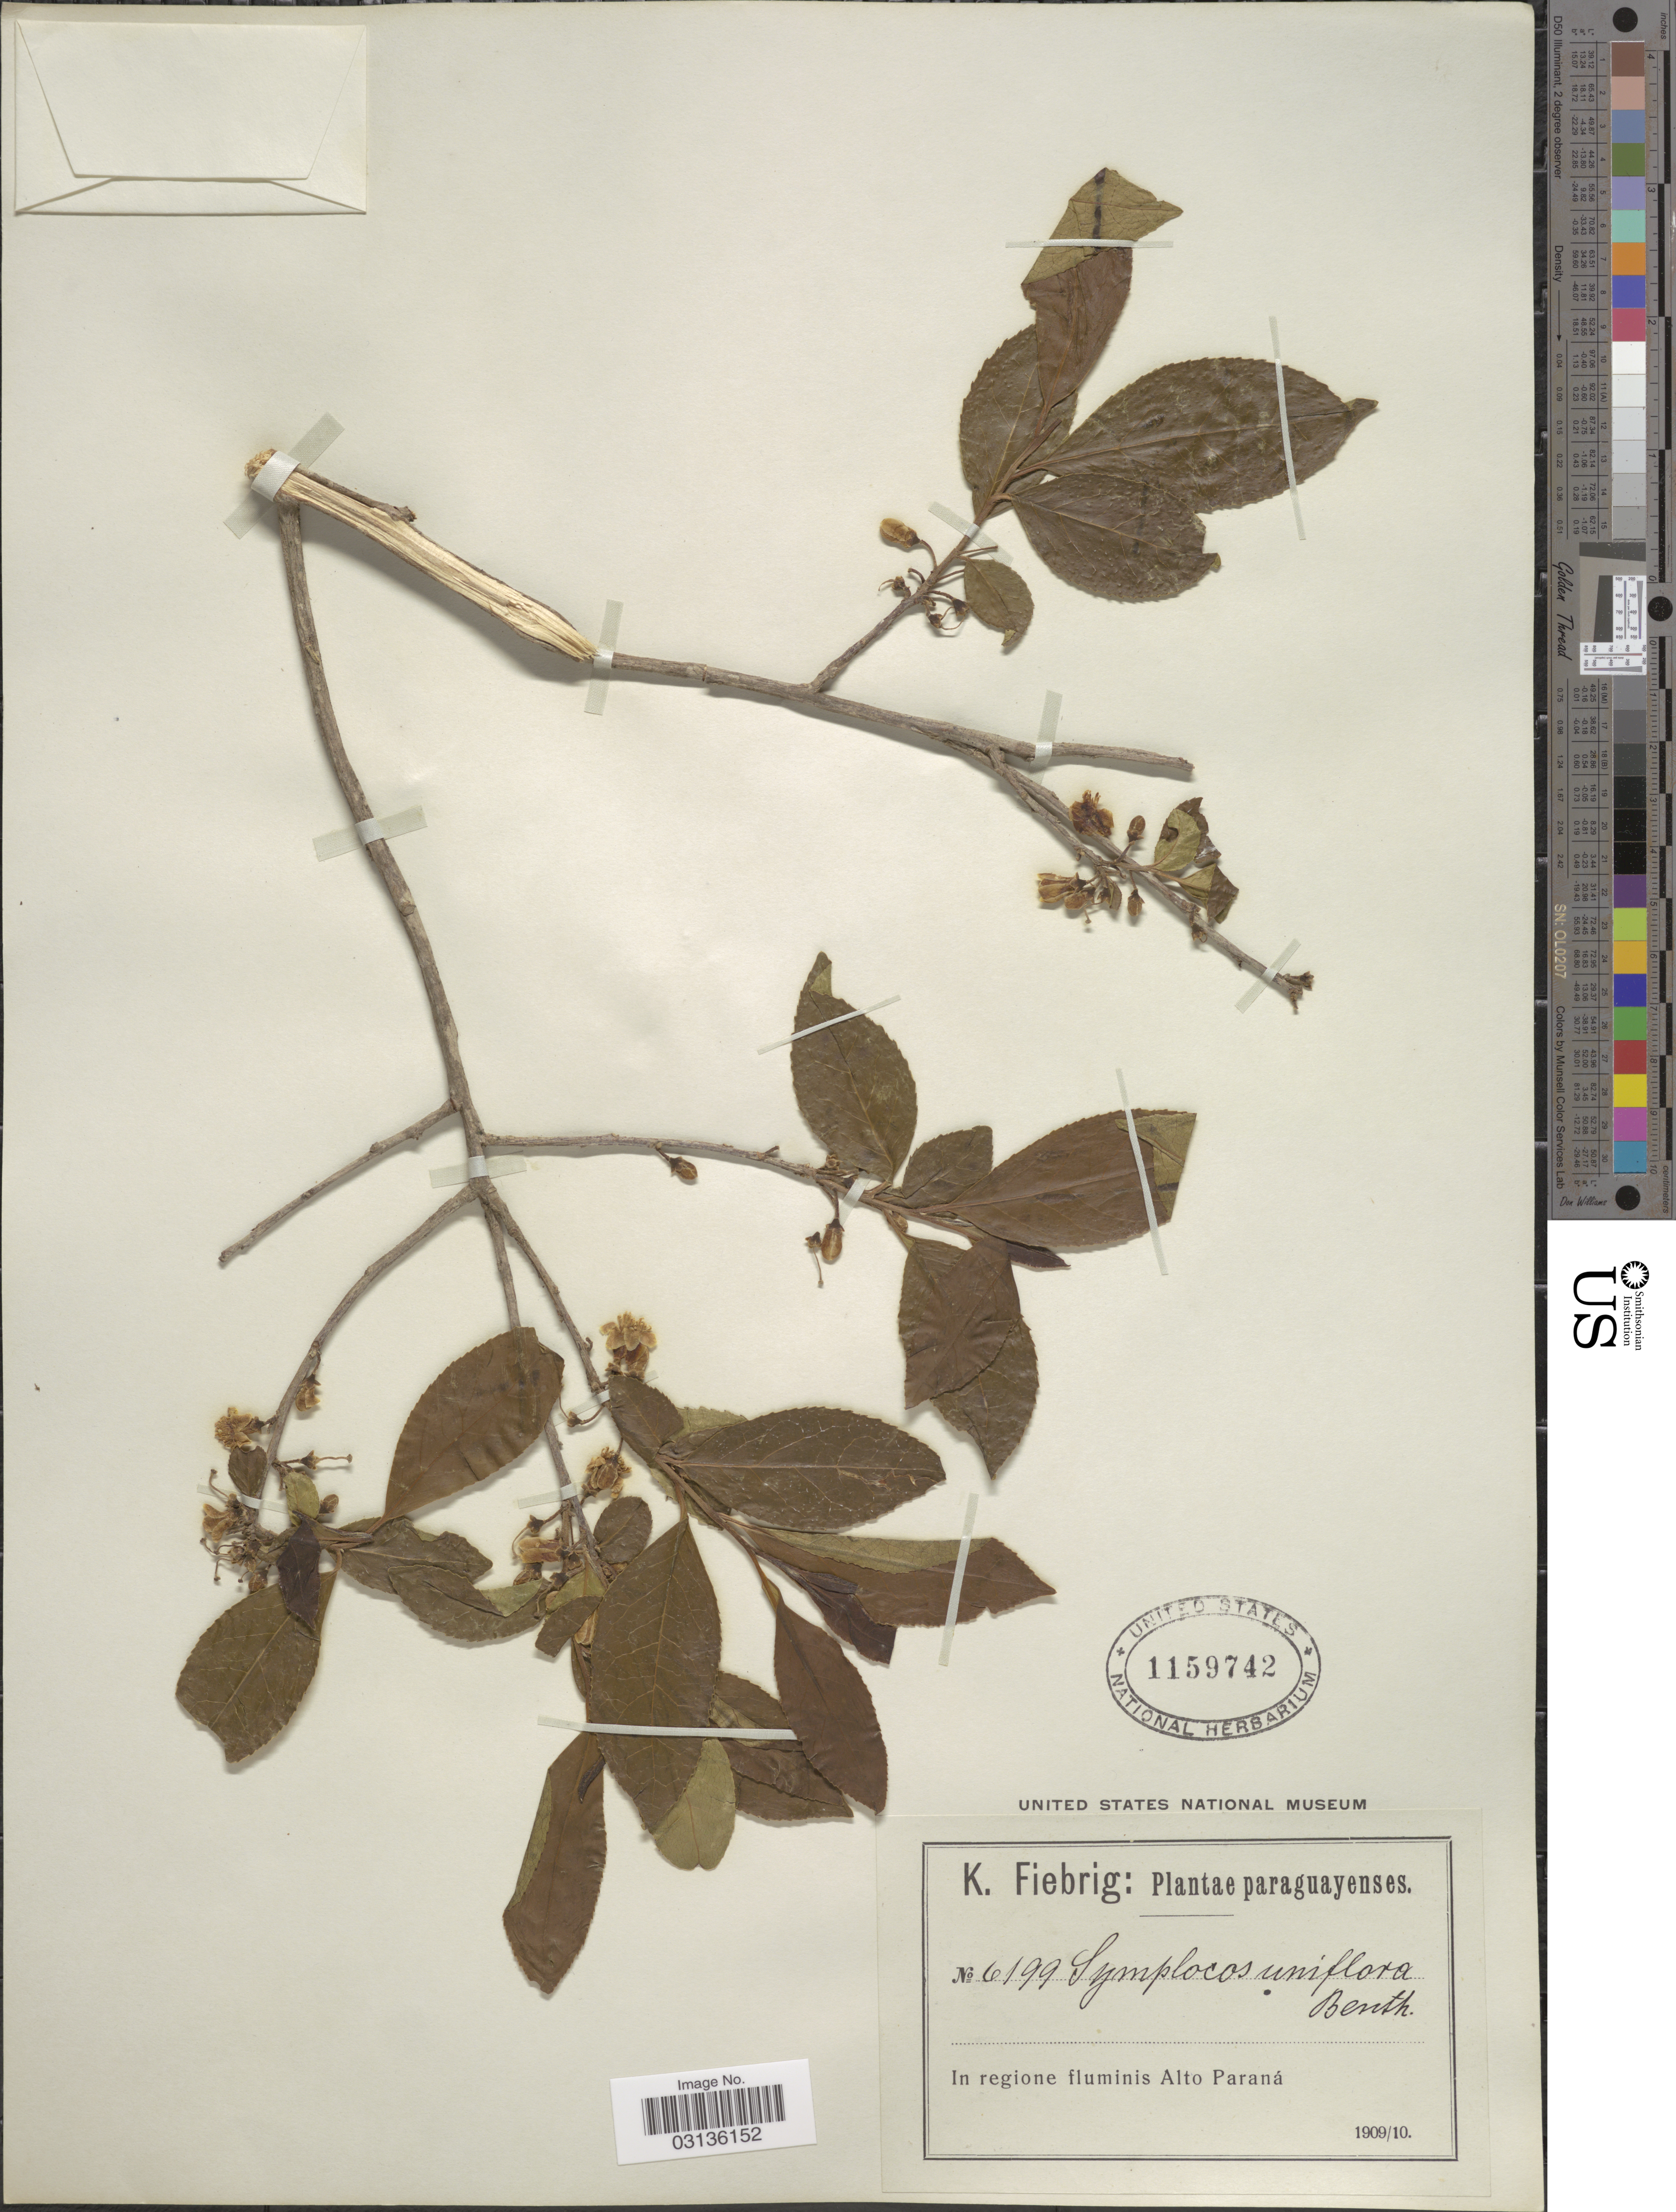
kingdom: Plantae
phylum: Tracheophyta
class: Magnoliopsida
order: Ericales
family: Symplocaceae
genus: Symplocos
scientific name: Symplocos uniflora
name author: (Pohl) Benth.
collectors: K. Fiebrig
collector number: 6199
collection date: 1909/1910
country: Paraguay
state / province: Alto Parana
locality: In regione fluminis Alto Paraná.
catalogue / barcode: US 1159742